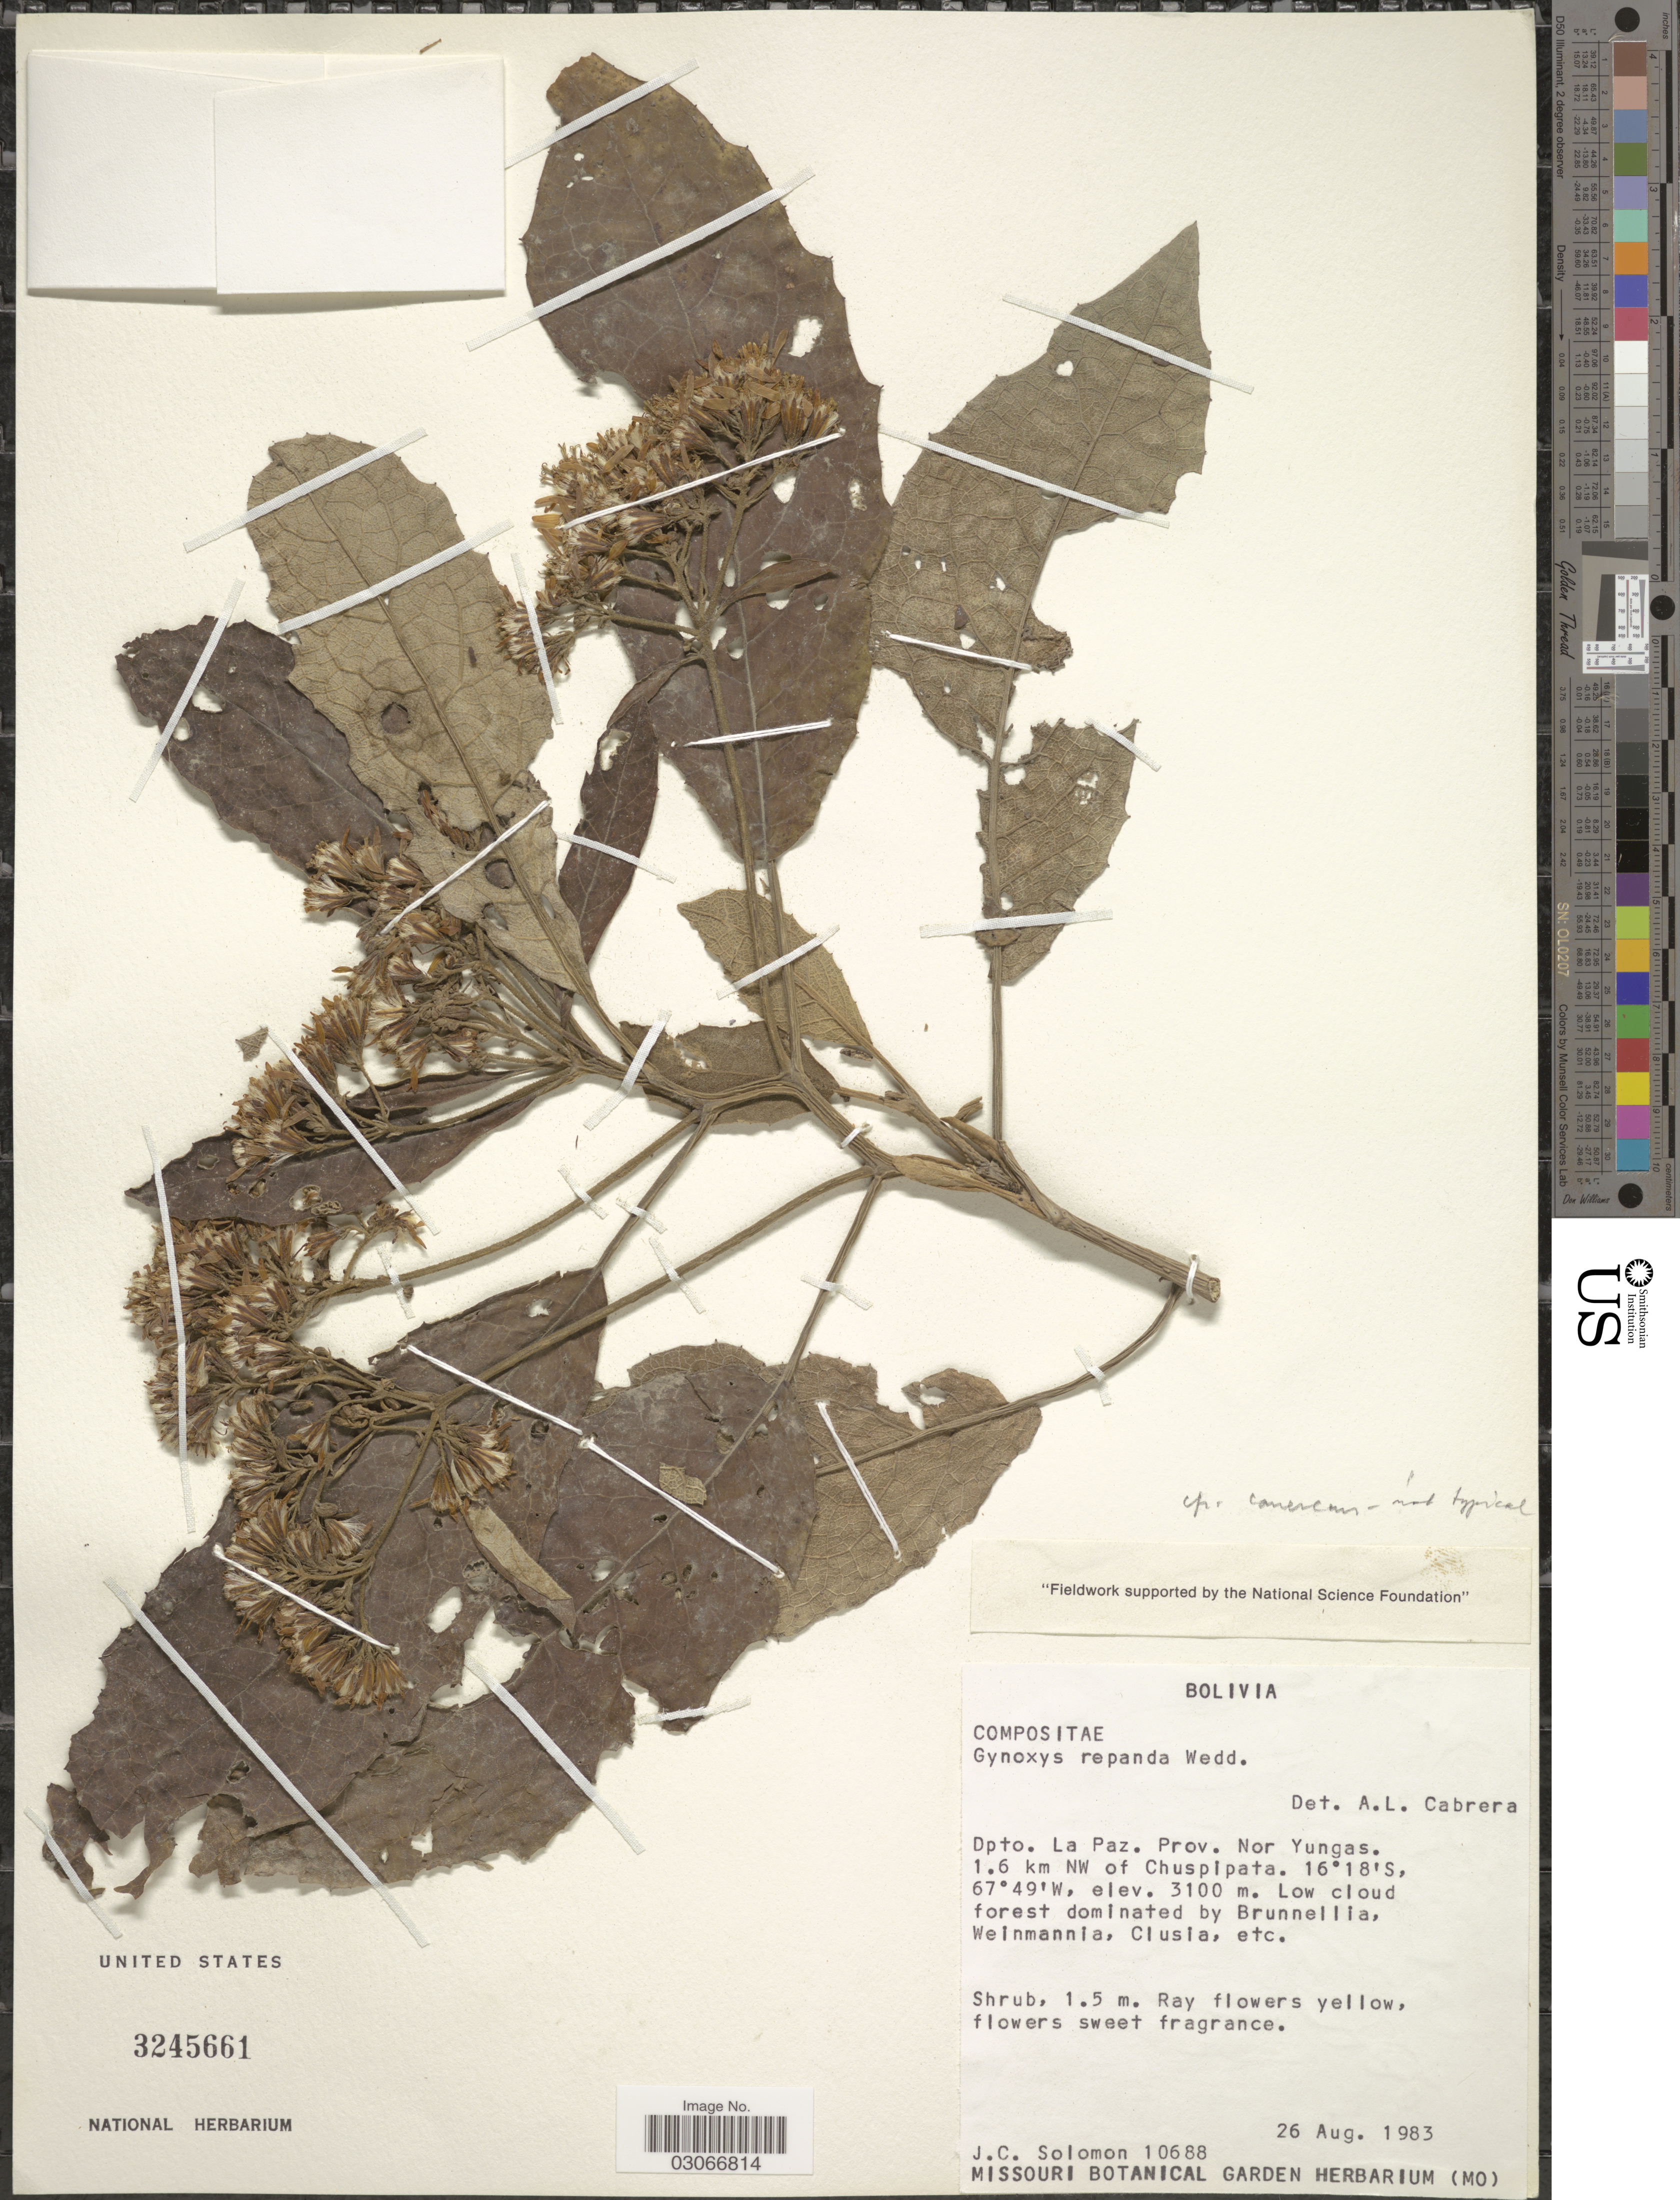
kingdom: Plantae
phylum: Tracheophyta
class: Magnoliopsida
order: Asterales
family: Asteraceae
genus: Nordenstamia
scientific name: Nordenstamia repanda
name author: (Wedd.) Lundin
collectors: J. C. Solomon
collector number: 10688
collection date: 1983-08-26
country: Bolivia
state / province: La Paz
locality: Dpto. La Paz. Prov. Nor Yungas. 1.6 km NW of Chuspipata.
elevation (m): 3100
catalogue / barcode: US 3245661